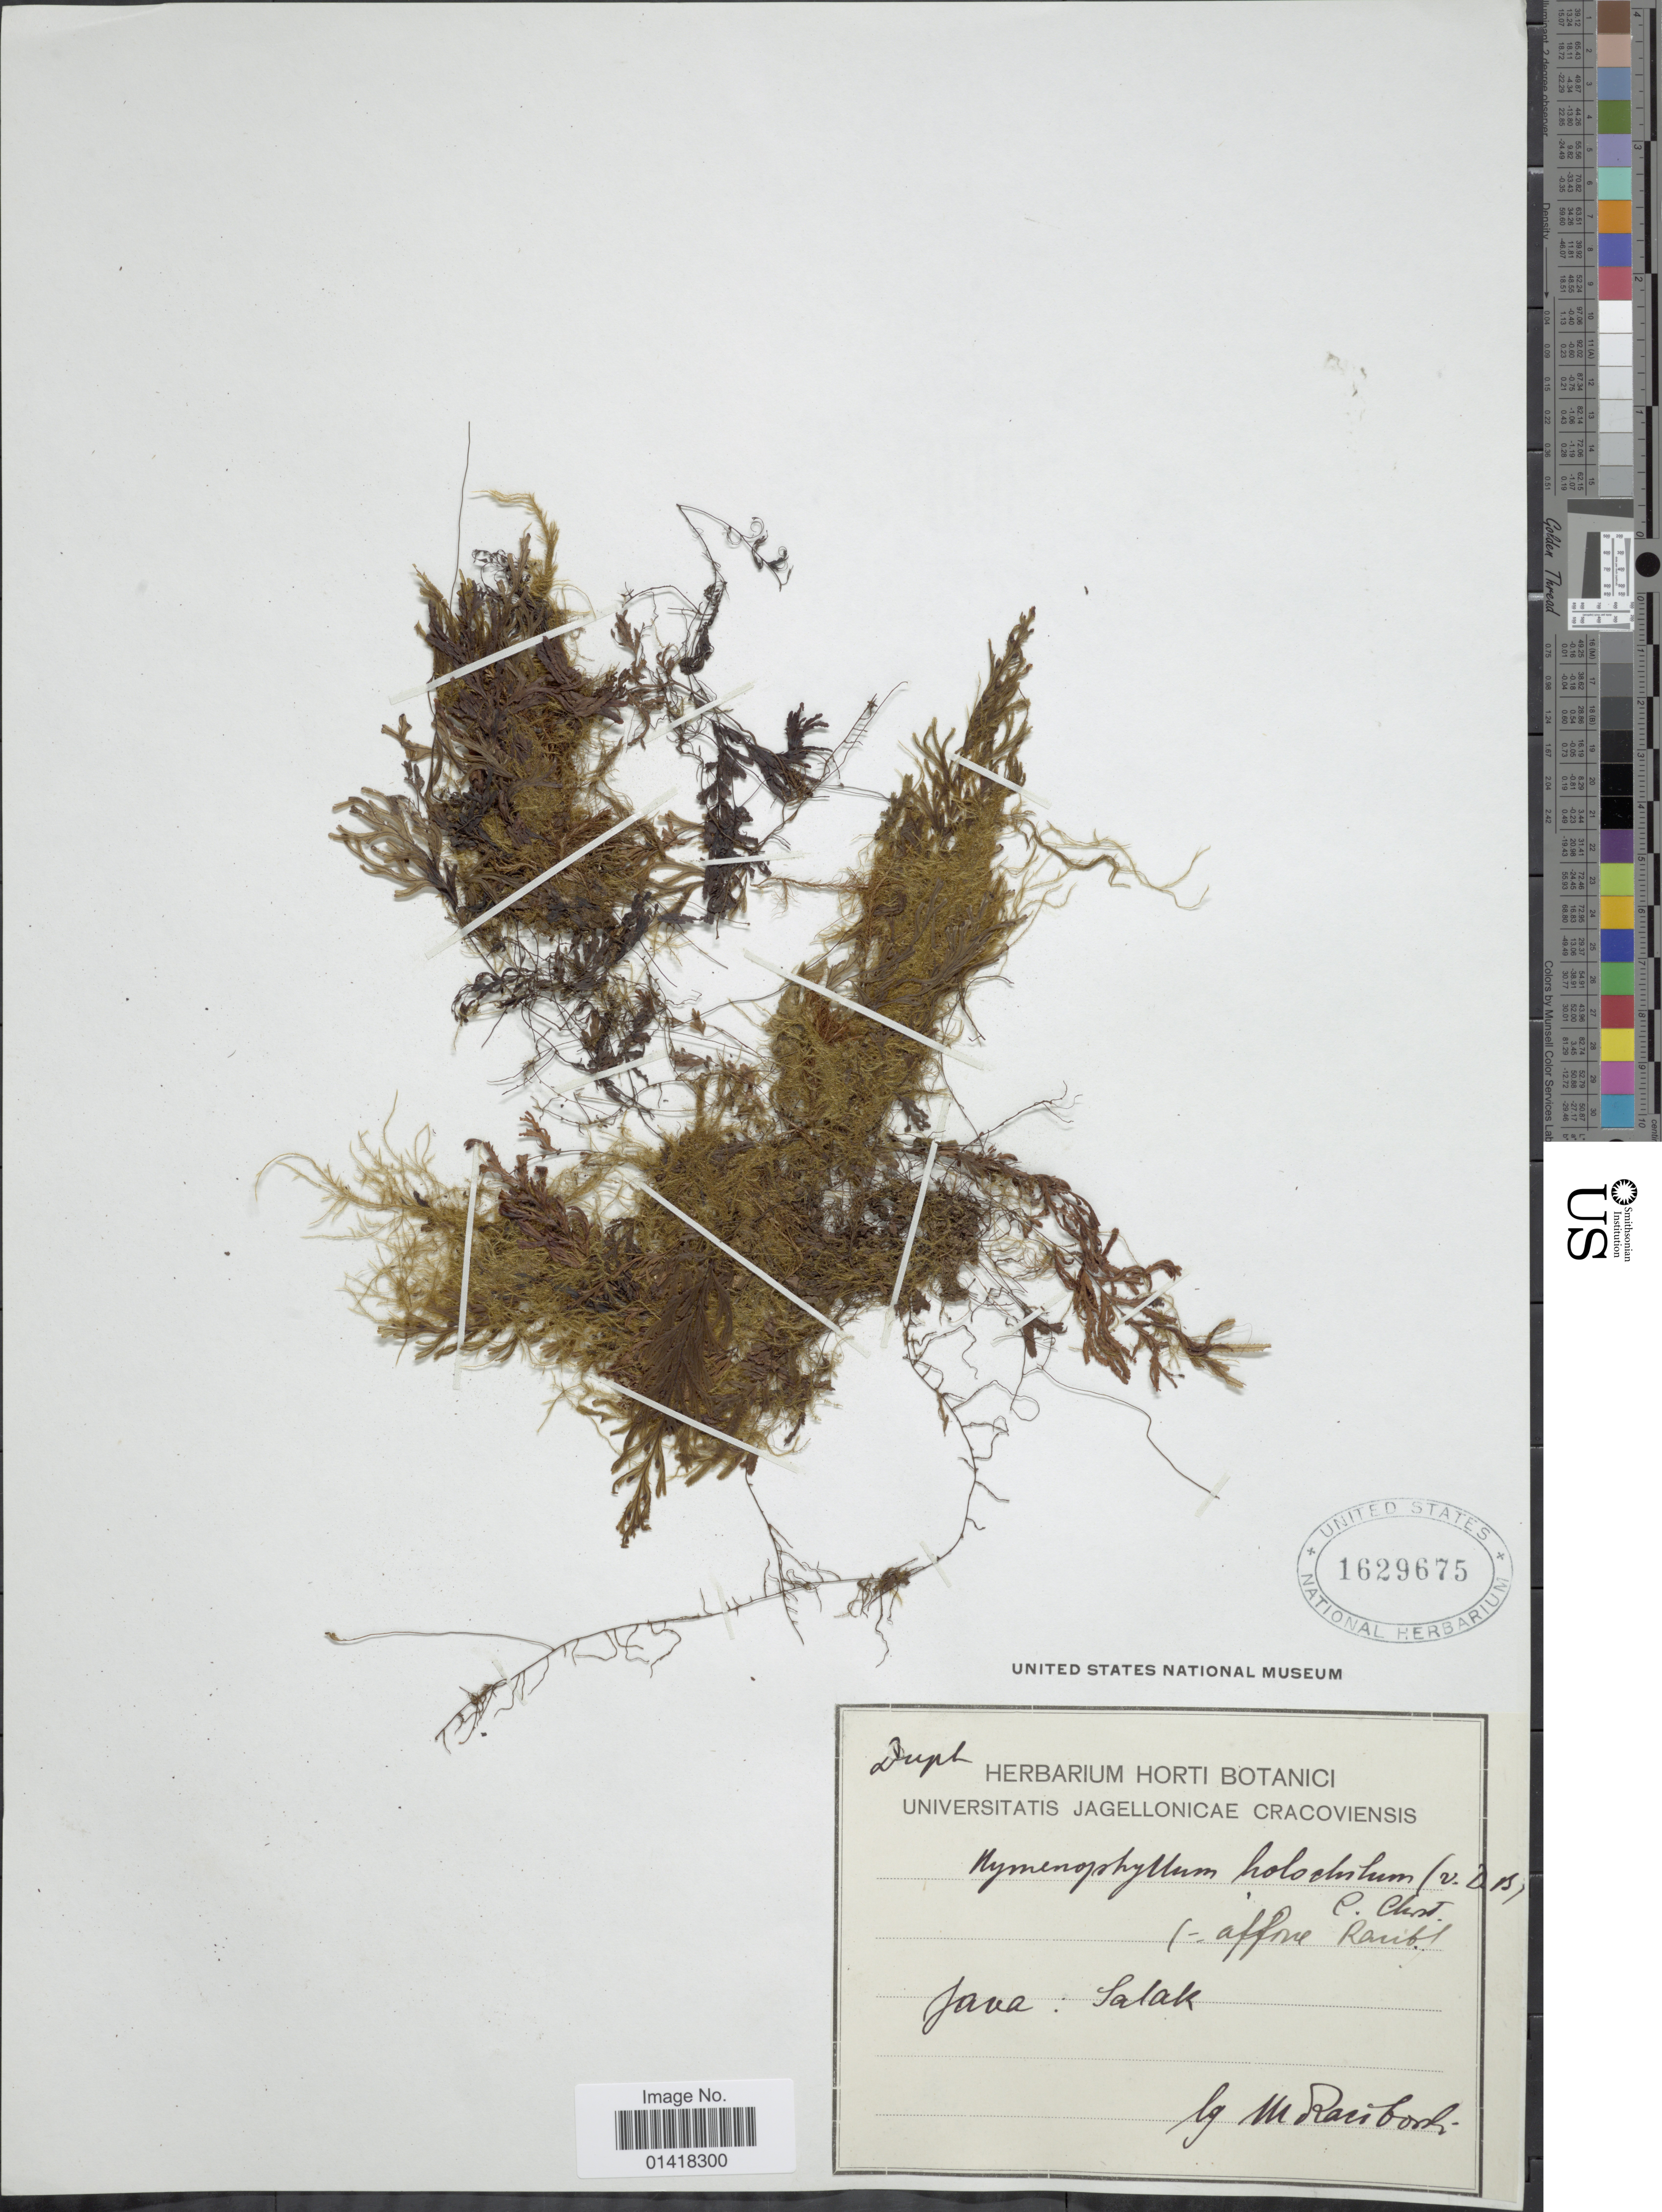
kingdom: Plantae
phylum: Tracheophyta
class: Polypodiopsida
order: Hymenophyllales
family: Hymenophyllaceae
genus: Hymenophyllum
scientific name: Hymenophyllum holochilum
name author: (Bosch) C. Chr.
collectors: M. Raciborski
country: Indonesia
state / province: Java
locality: Salak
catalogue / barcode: US 1629675